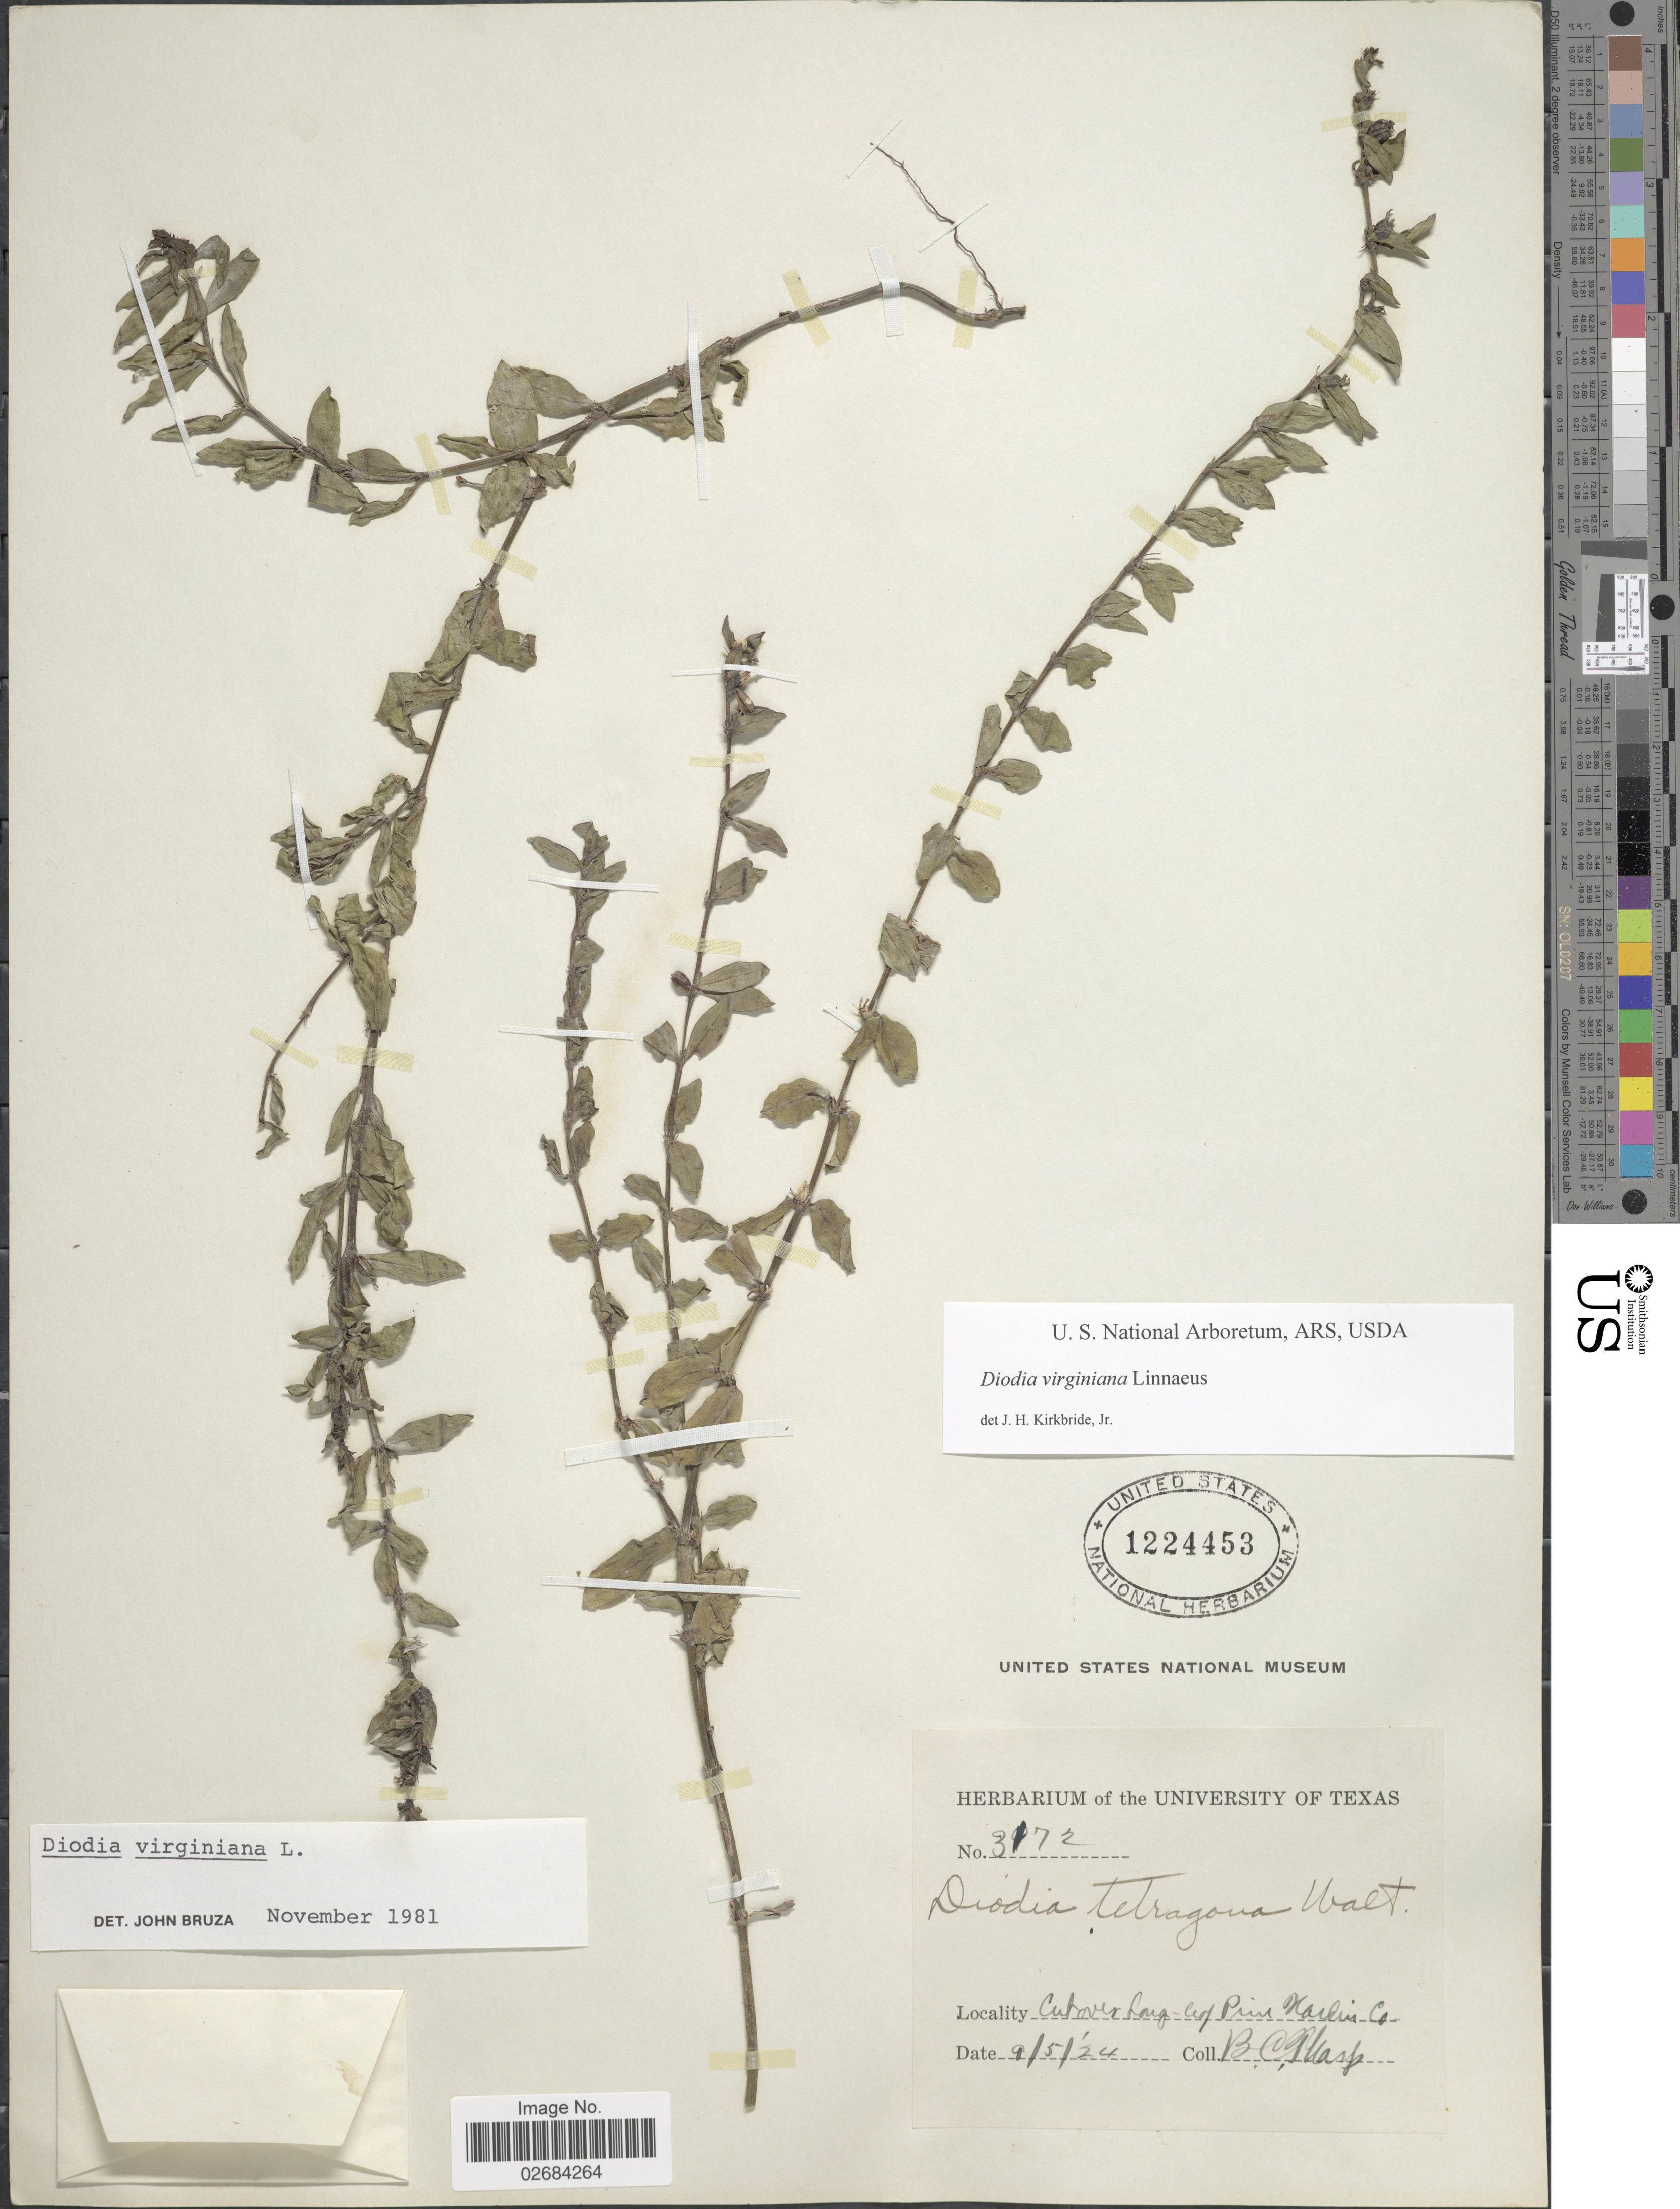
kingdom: Plantae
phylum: Tracheophyta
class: Magnoliopsida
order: Gentianales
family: Rubiaceae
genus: Diodia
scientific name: Diodia virginiana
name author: L.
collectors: B. C. Tharp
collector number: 3172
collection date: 1924-05-01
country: United States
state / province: Texas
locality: Hardin Co.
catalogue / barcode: US 1224453